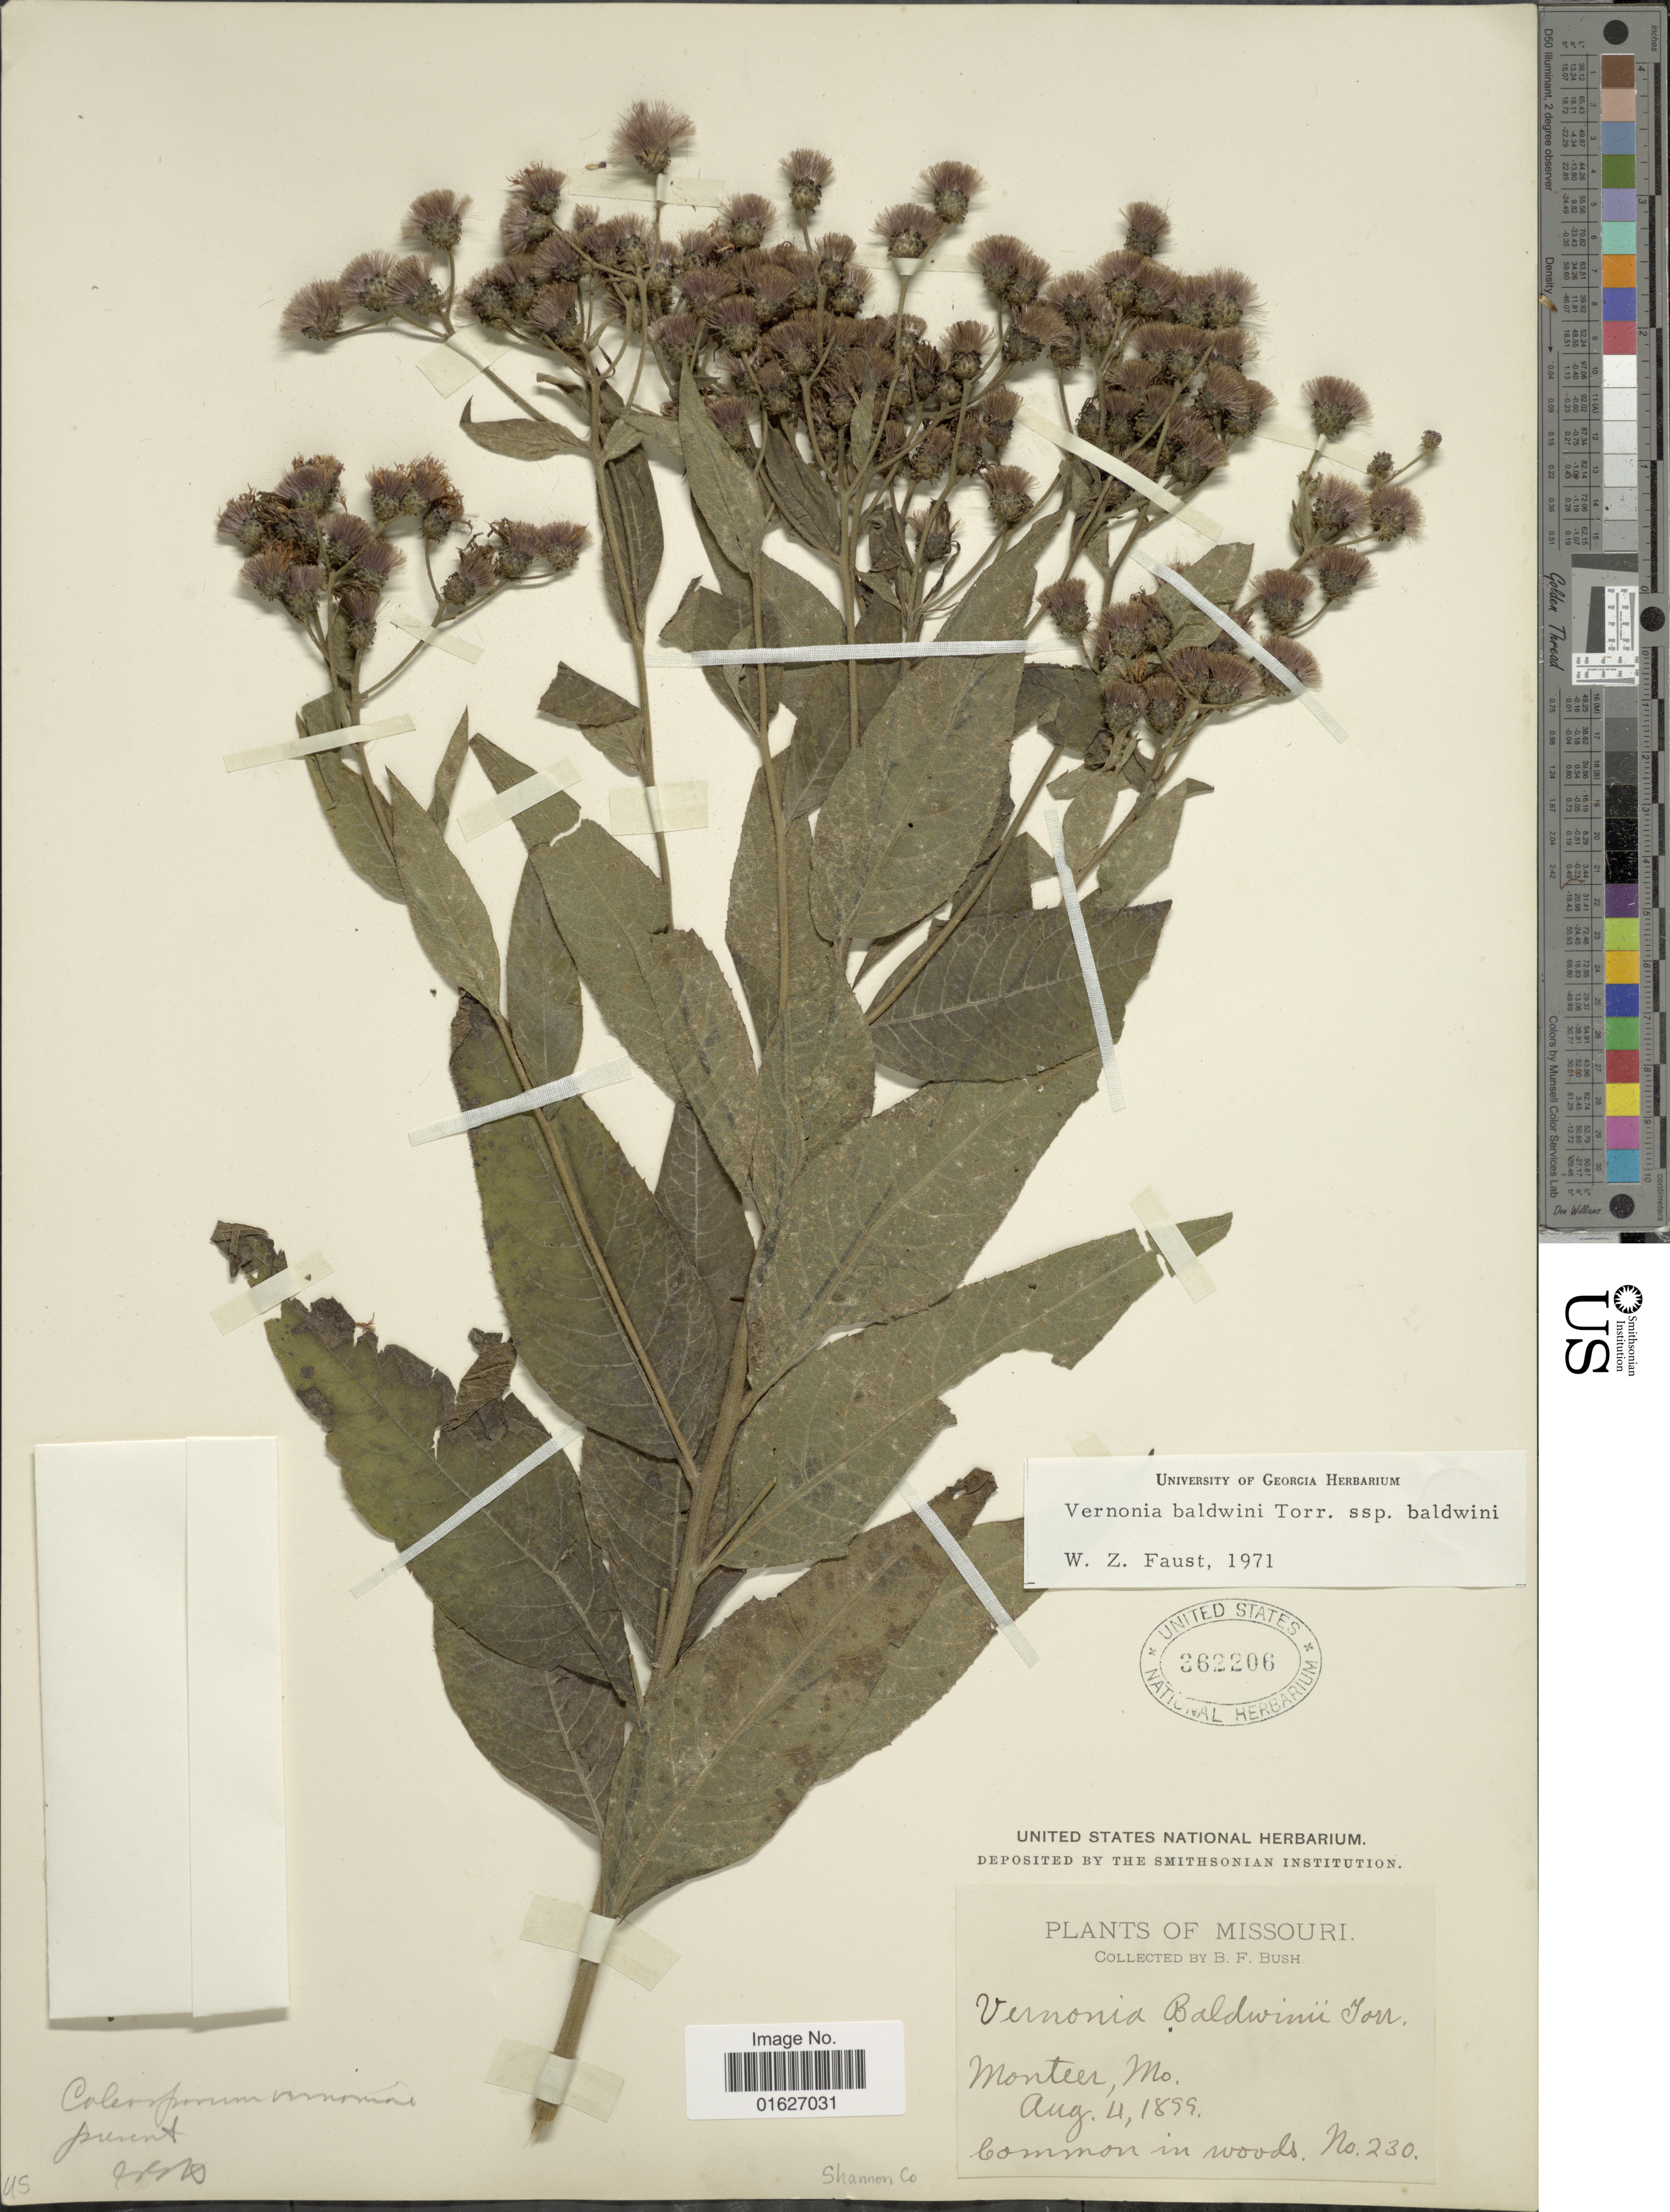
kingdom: Plantae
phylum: Tracheophyta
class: Magnoliopsida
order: Asterales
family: Asteraceae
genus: Vernonia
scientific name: Vernonia baldwinii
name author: Torr.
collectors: B. F. Bush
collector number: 230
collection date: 1899-08-04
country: United States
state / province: Missouri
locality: Monteer, Shannon Co.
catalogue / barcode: US 362206